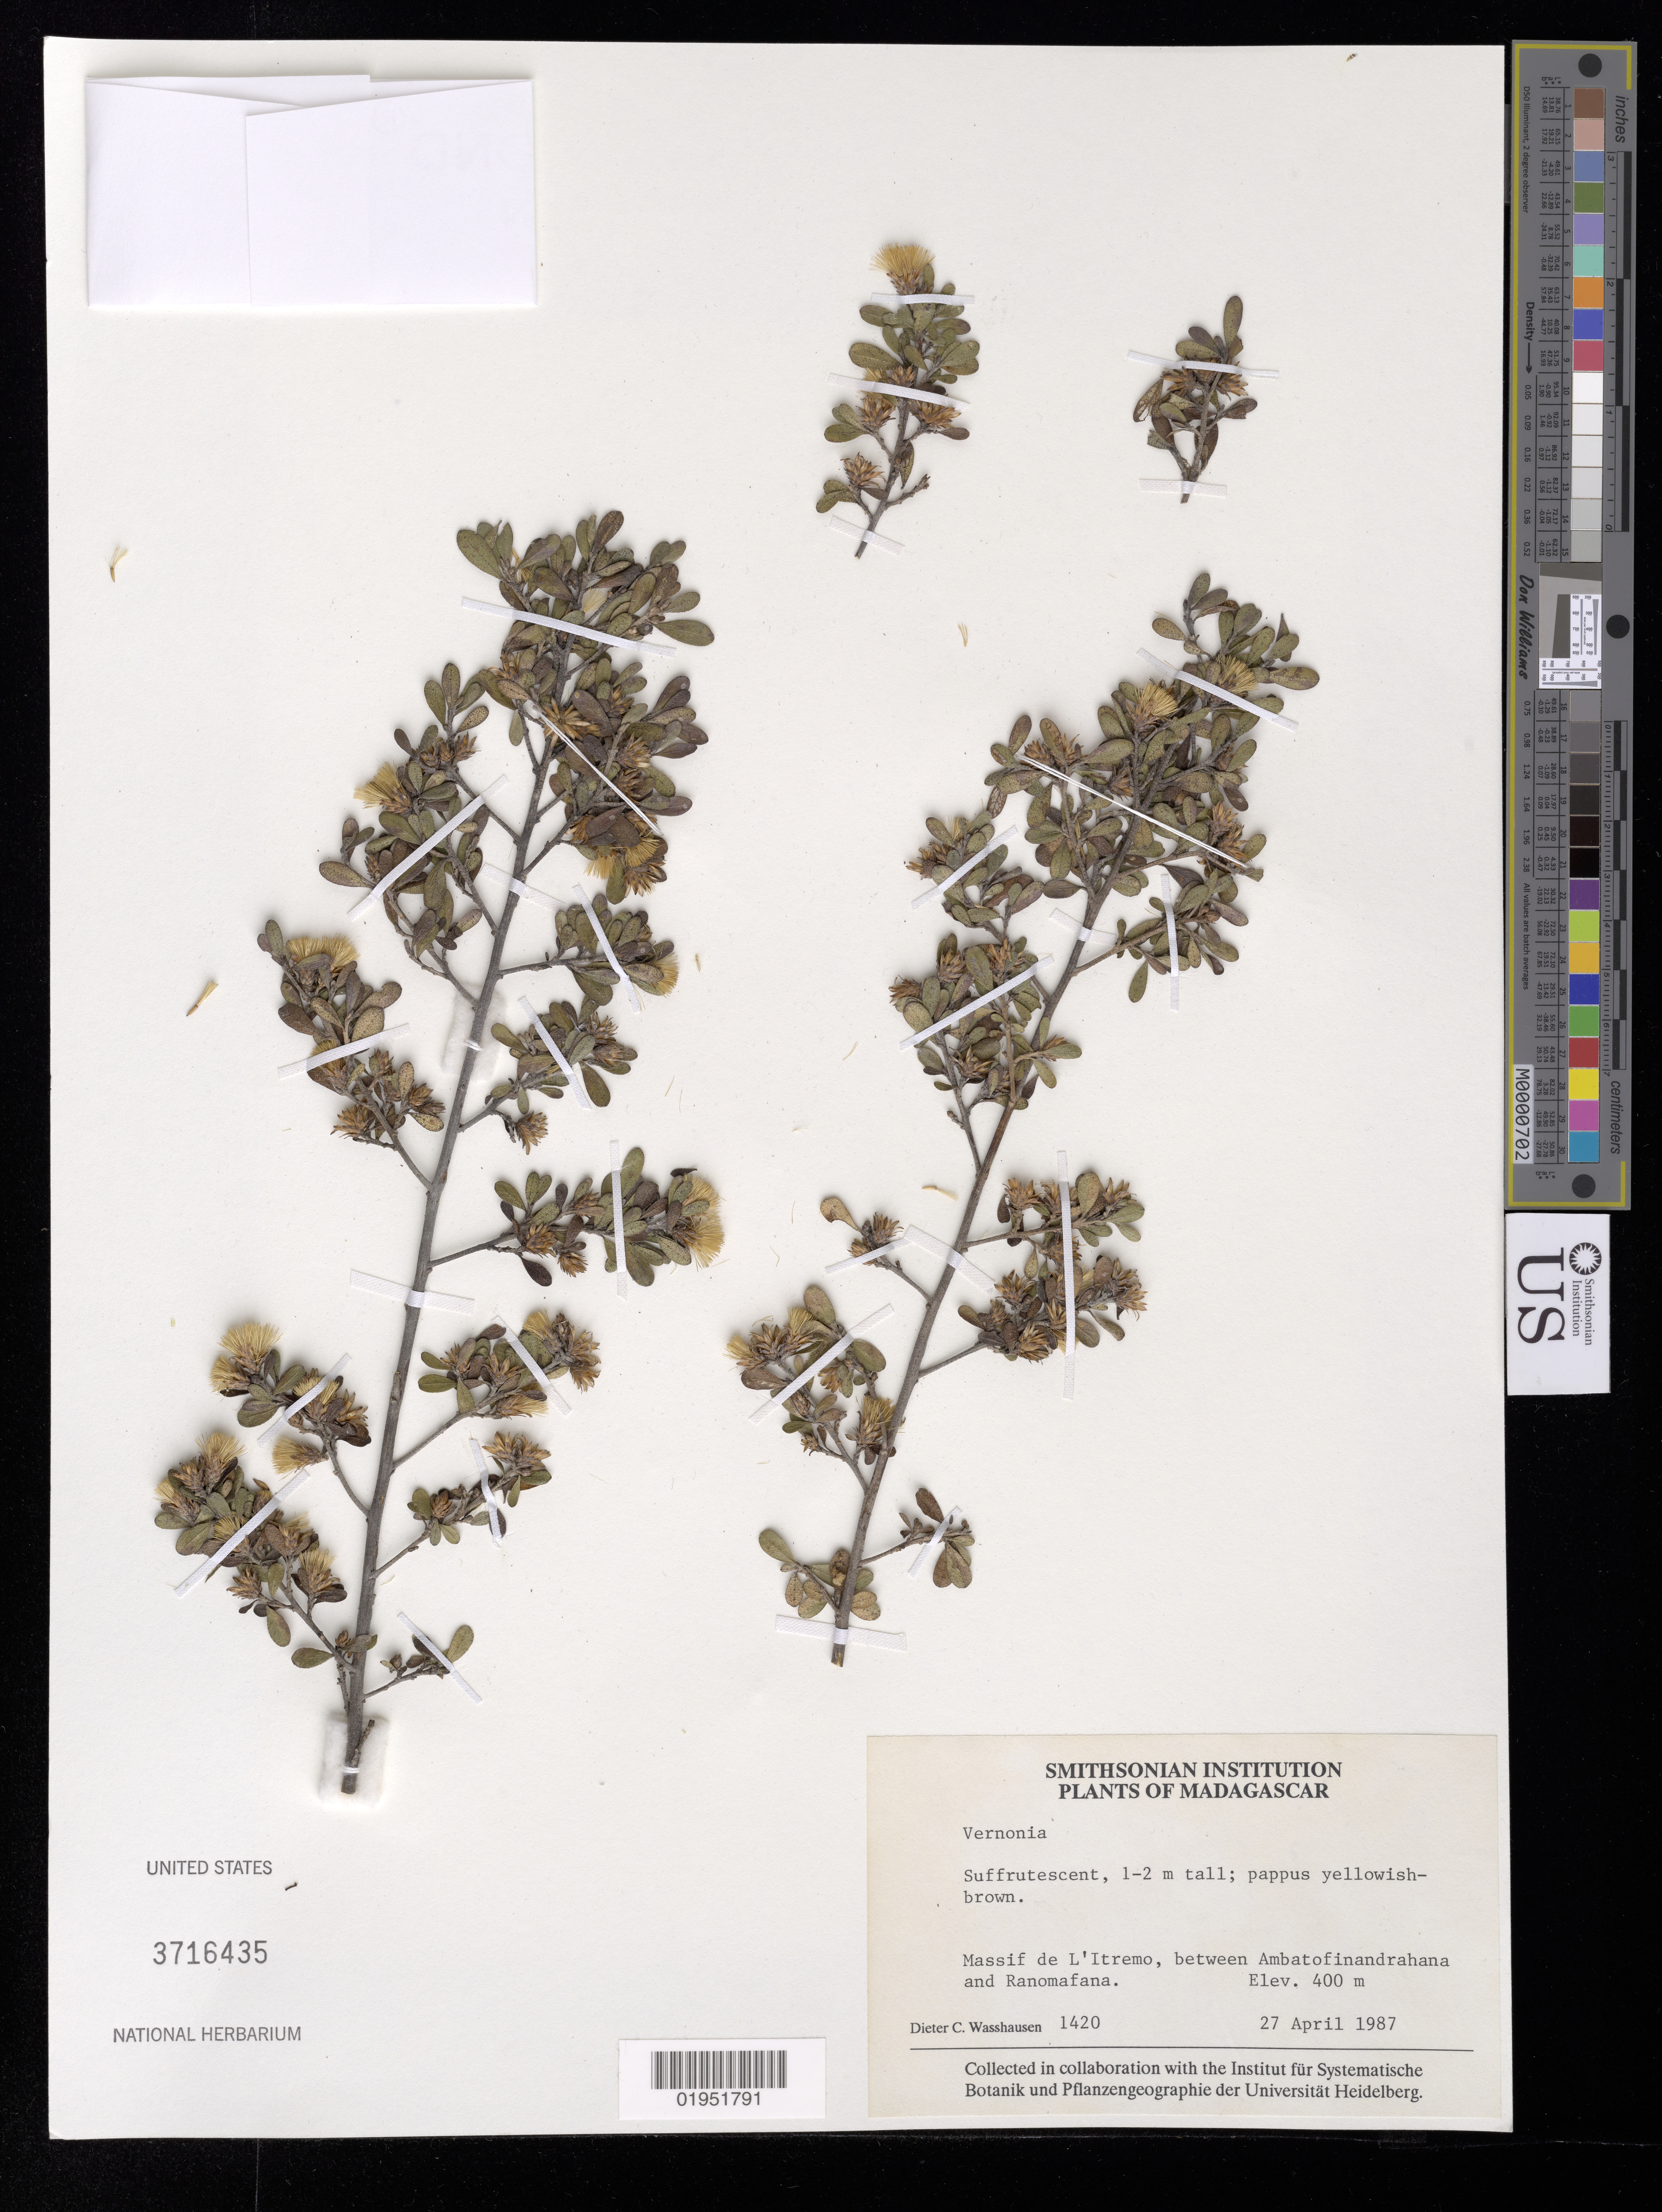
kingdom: Plantae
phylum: Tracheophyta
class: Magnoliopsida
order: Asterales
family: Asteraceae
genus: Vernonia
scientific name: Vernonia sp.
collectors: D. C. Wasshausen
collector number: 1420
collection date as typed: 27 Apr 1987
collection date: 1987-04-27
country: Madagascar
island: Madagascar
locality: Massif de L'Itremo, between Ambatofinandrahana and Ranomafana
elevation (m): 400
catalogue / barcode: US 3716435